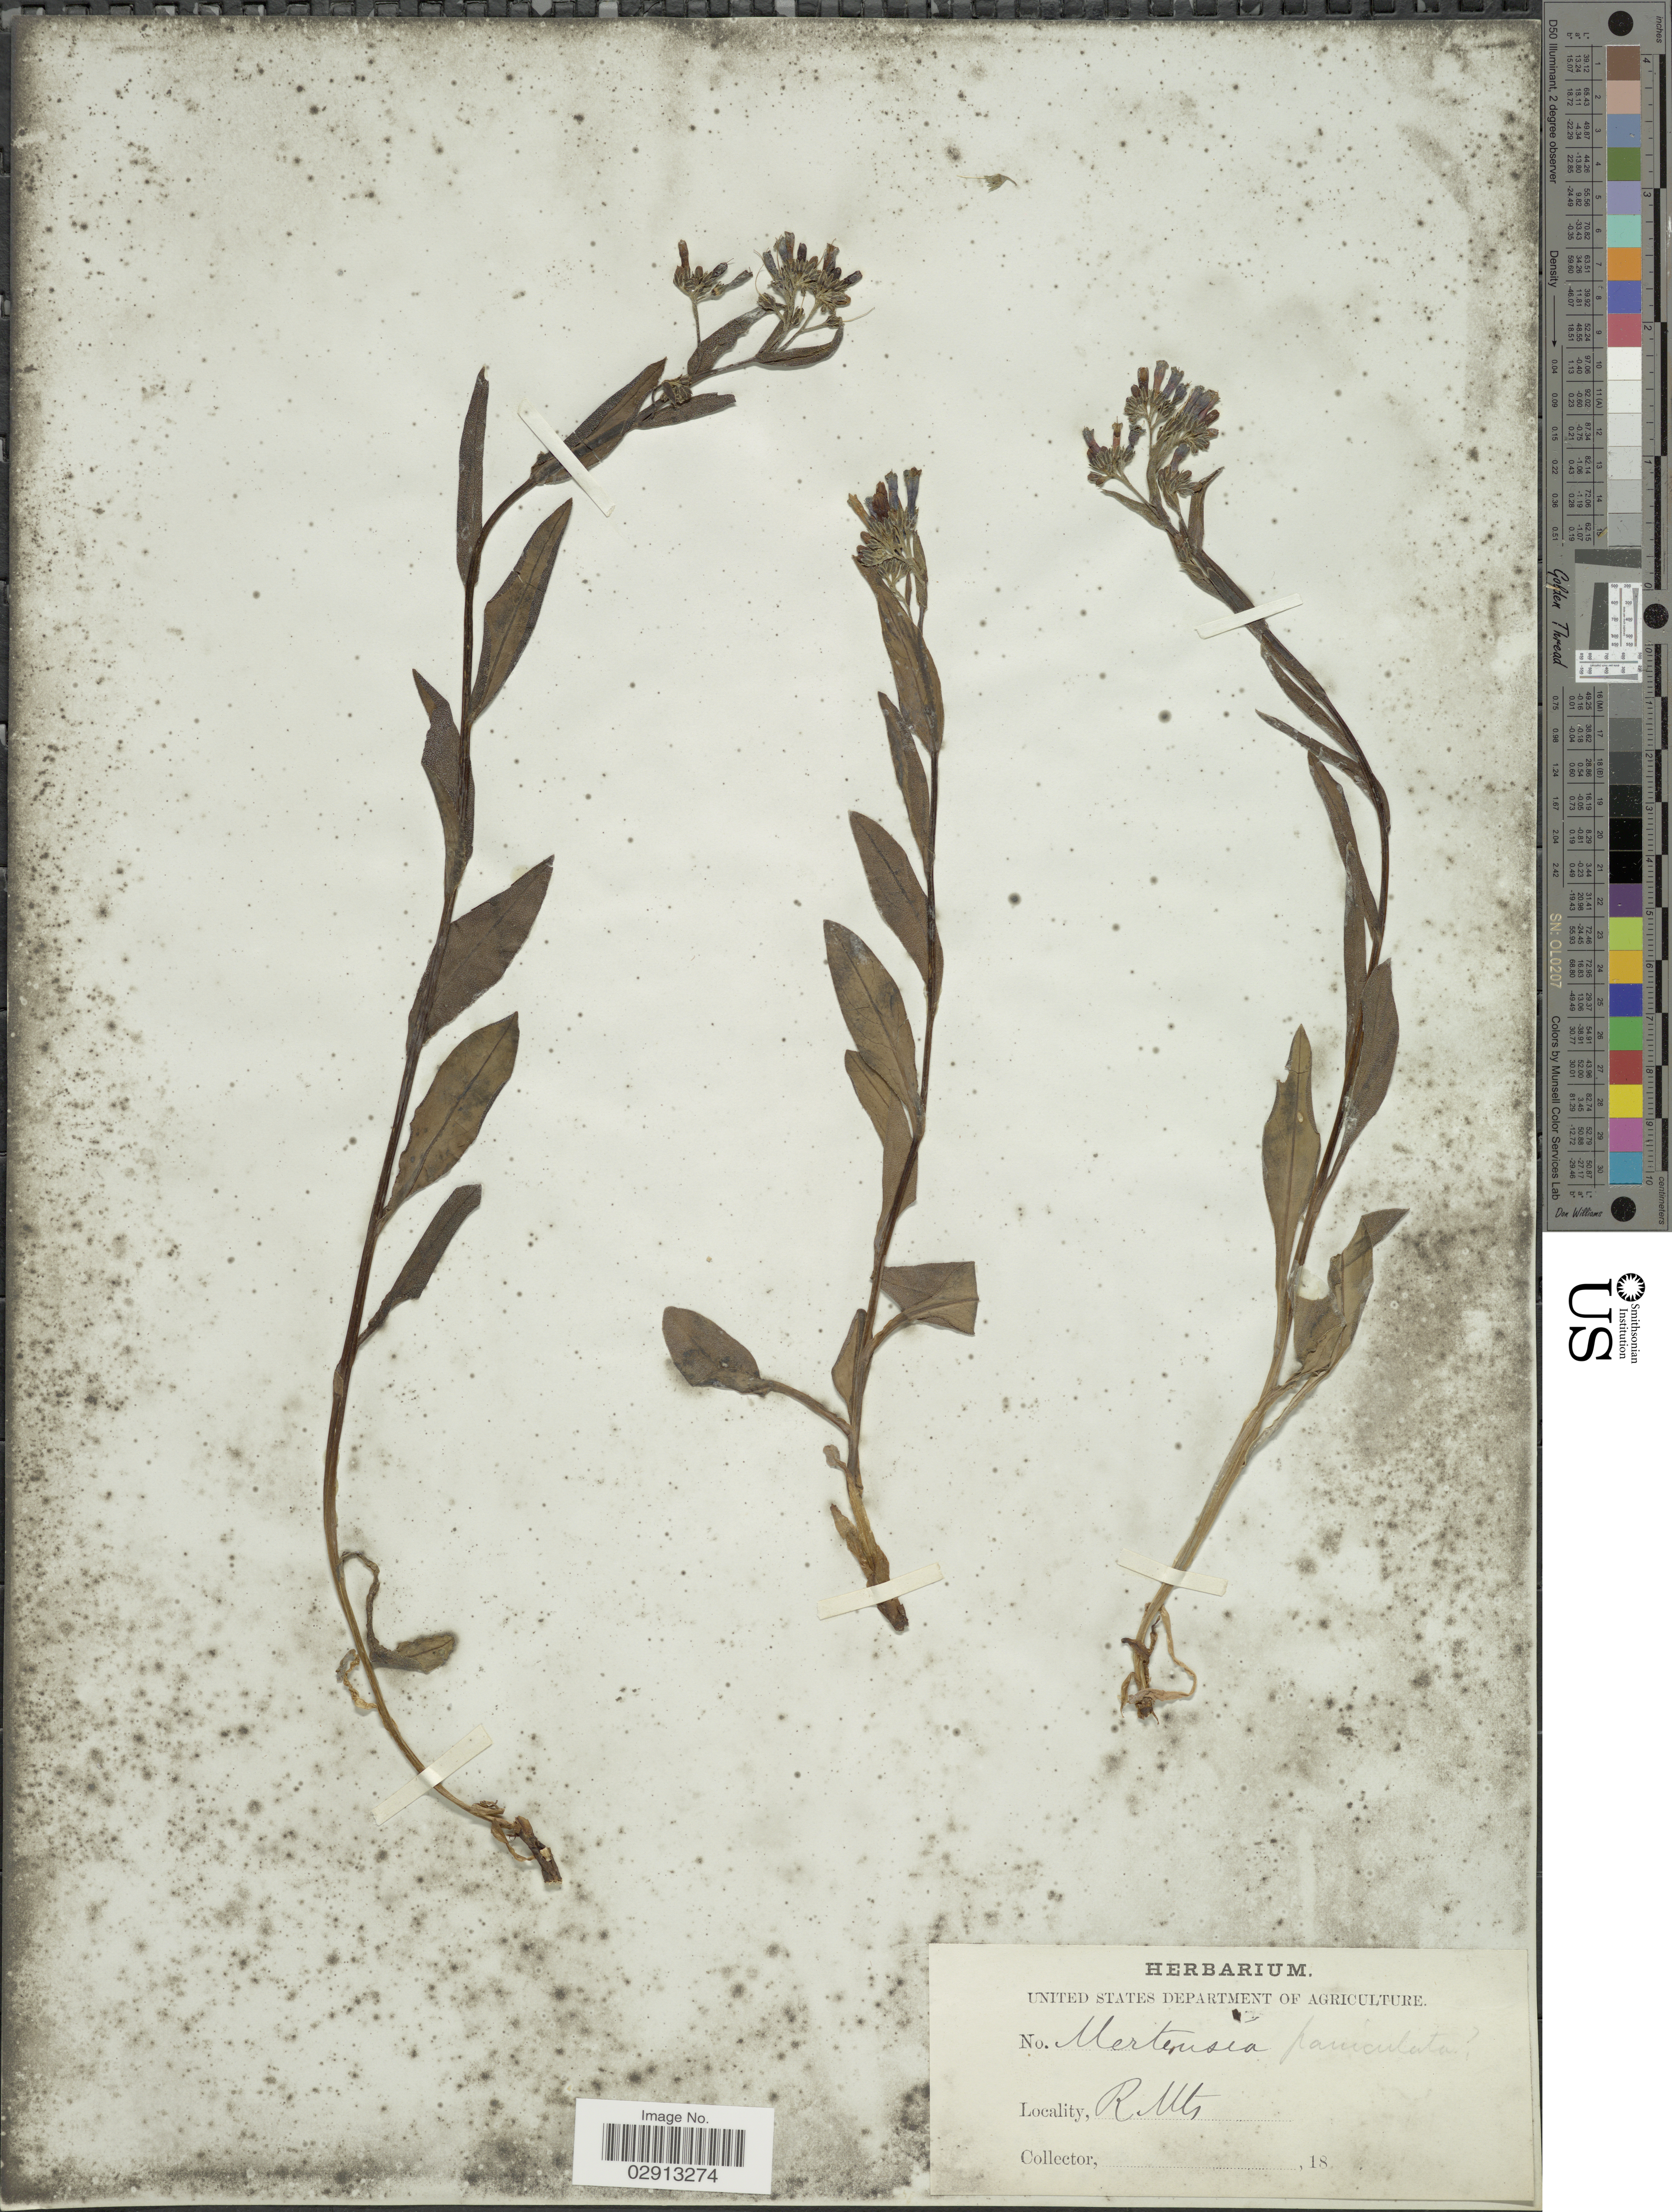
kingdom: Plantae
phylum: Tracheophyta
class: Magnoliopsida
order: Boraginales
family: Boraginaceae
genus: Mertensia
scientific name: Mertensia viridis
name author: (A. Nelson) A. Nelson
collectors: Facchini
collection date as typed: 18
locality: R. Mts.